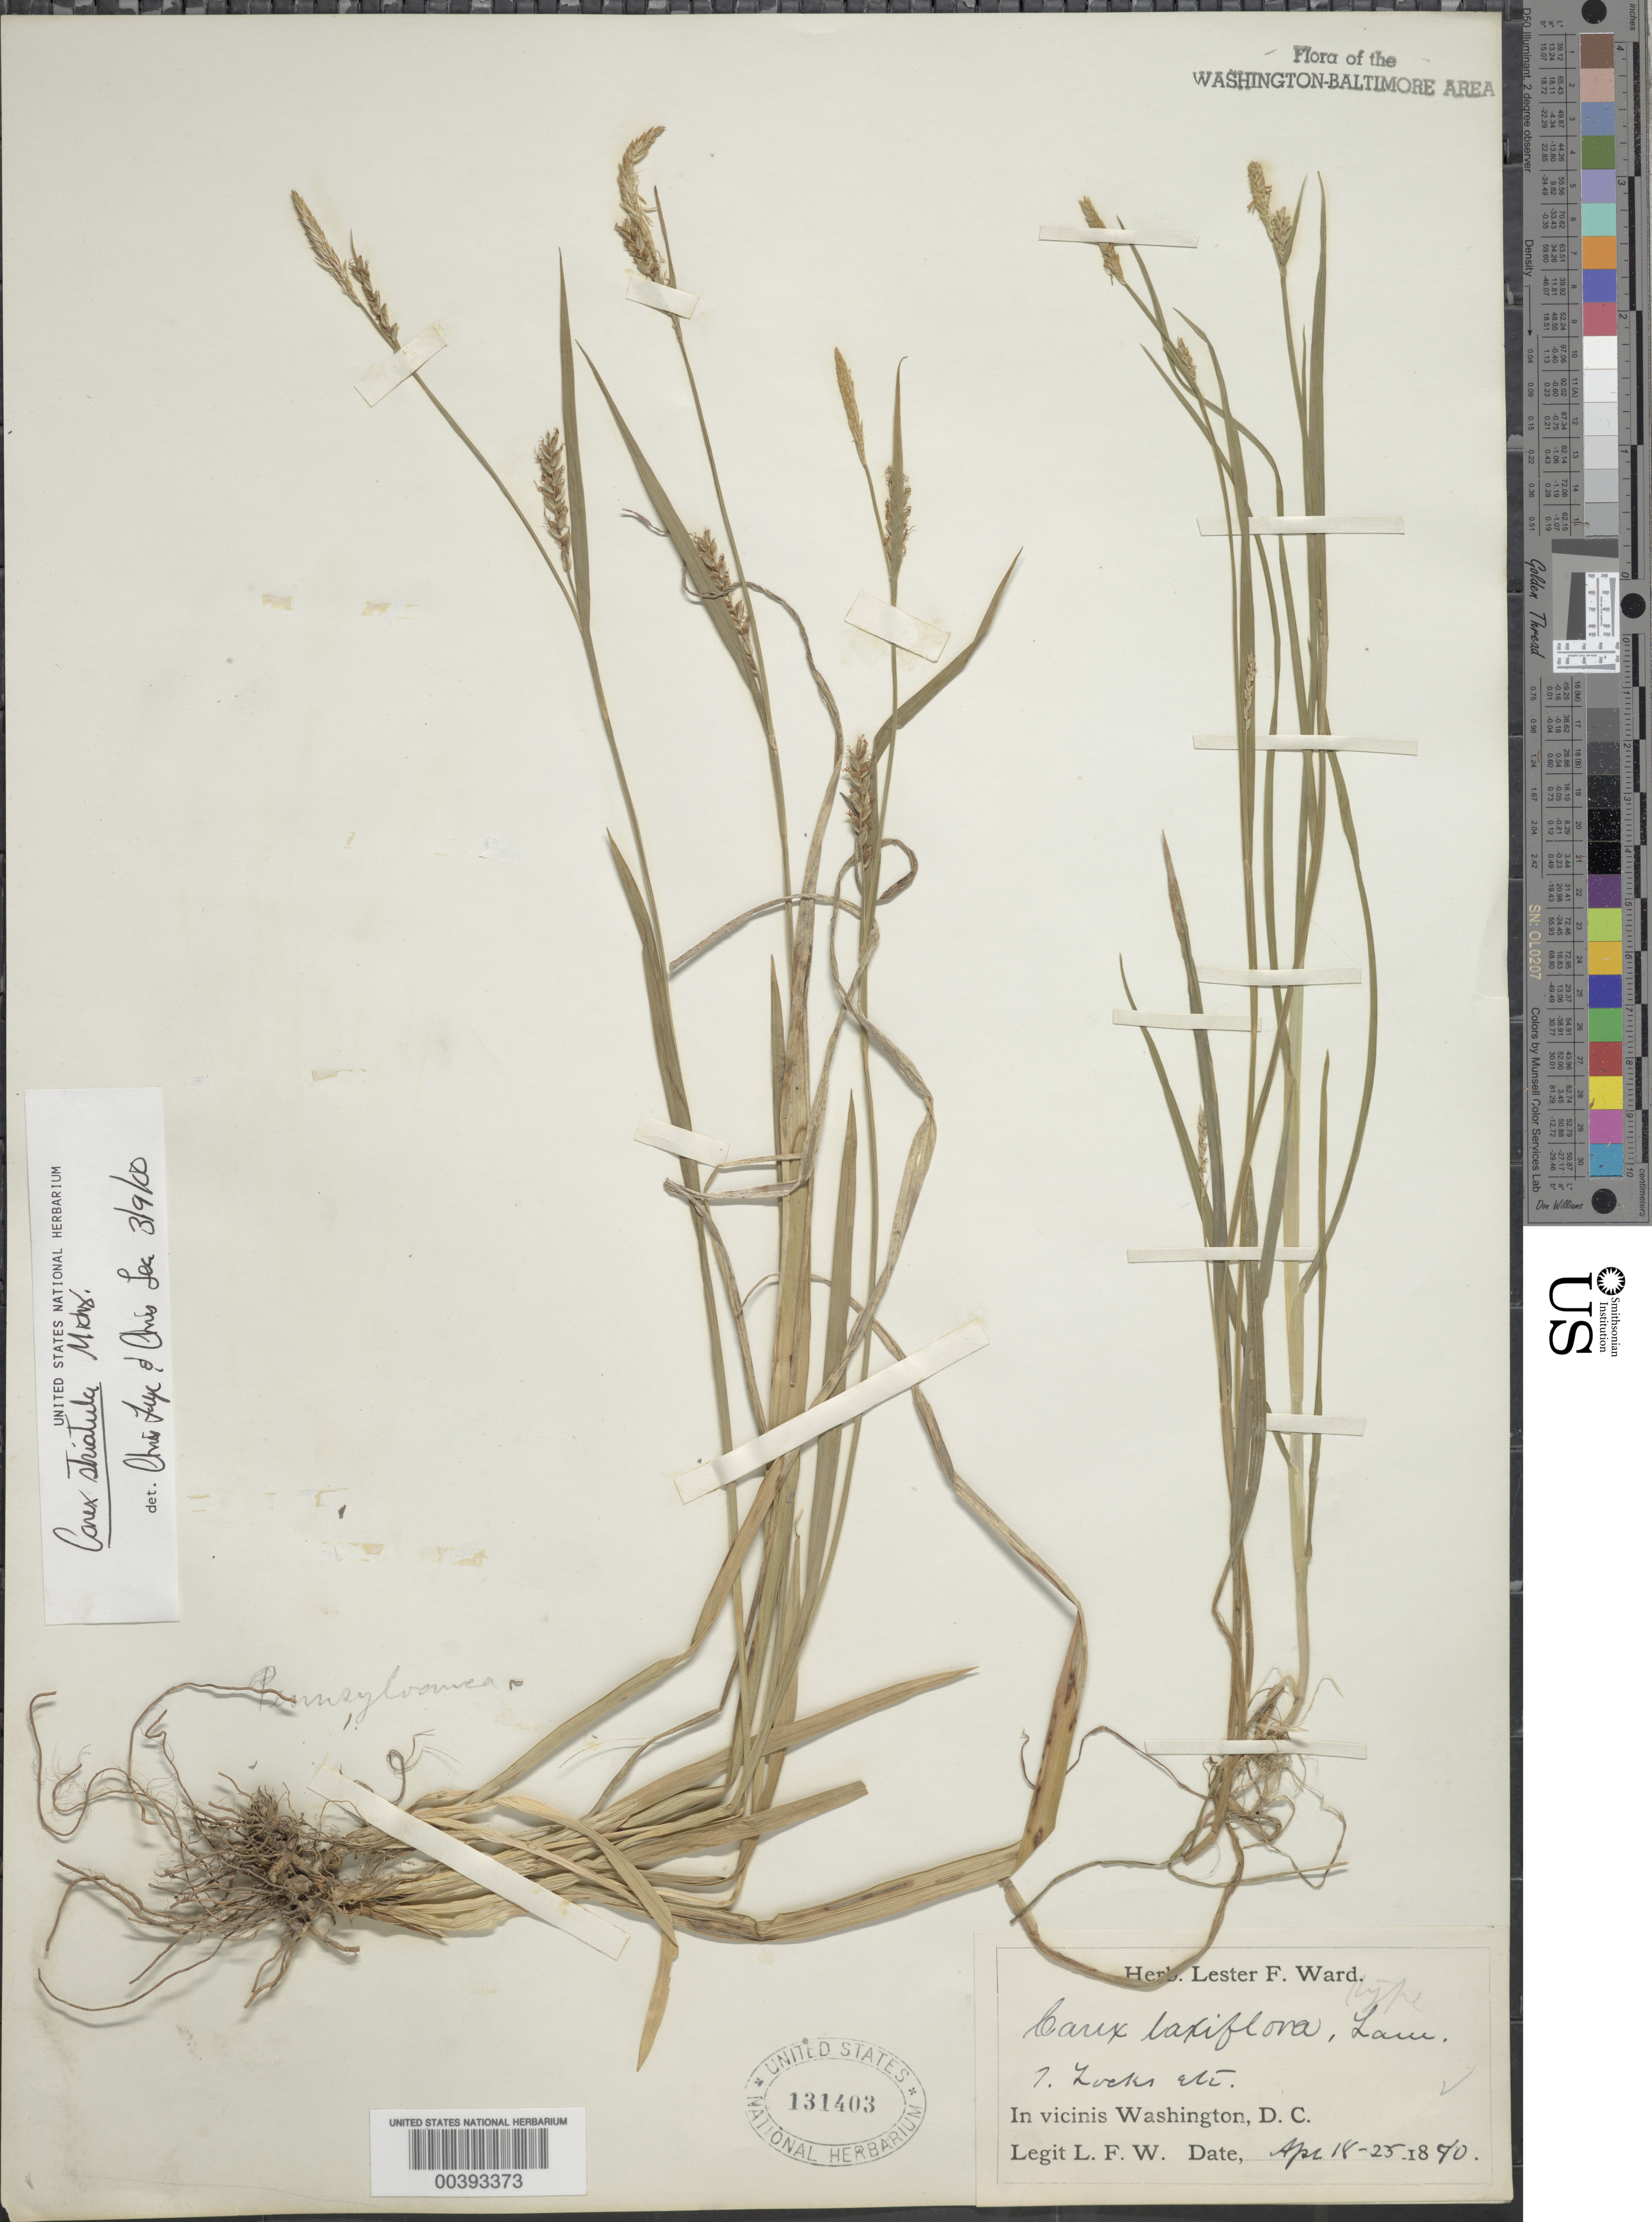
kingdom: Plantae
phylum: Tracheophyta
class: Liliopsida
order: Poales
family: Cyperaceae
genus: Carex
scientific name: Carex striatula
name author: Michx.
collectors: L. F. Ward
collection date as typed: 18 Apr 1880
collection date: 1880-04-18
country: United States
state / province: Maryland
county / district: Montgomery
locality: Seven Locks C. & O. Canal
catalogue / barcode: US 131403